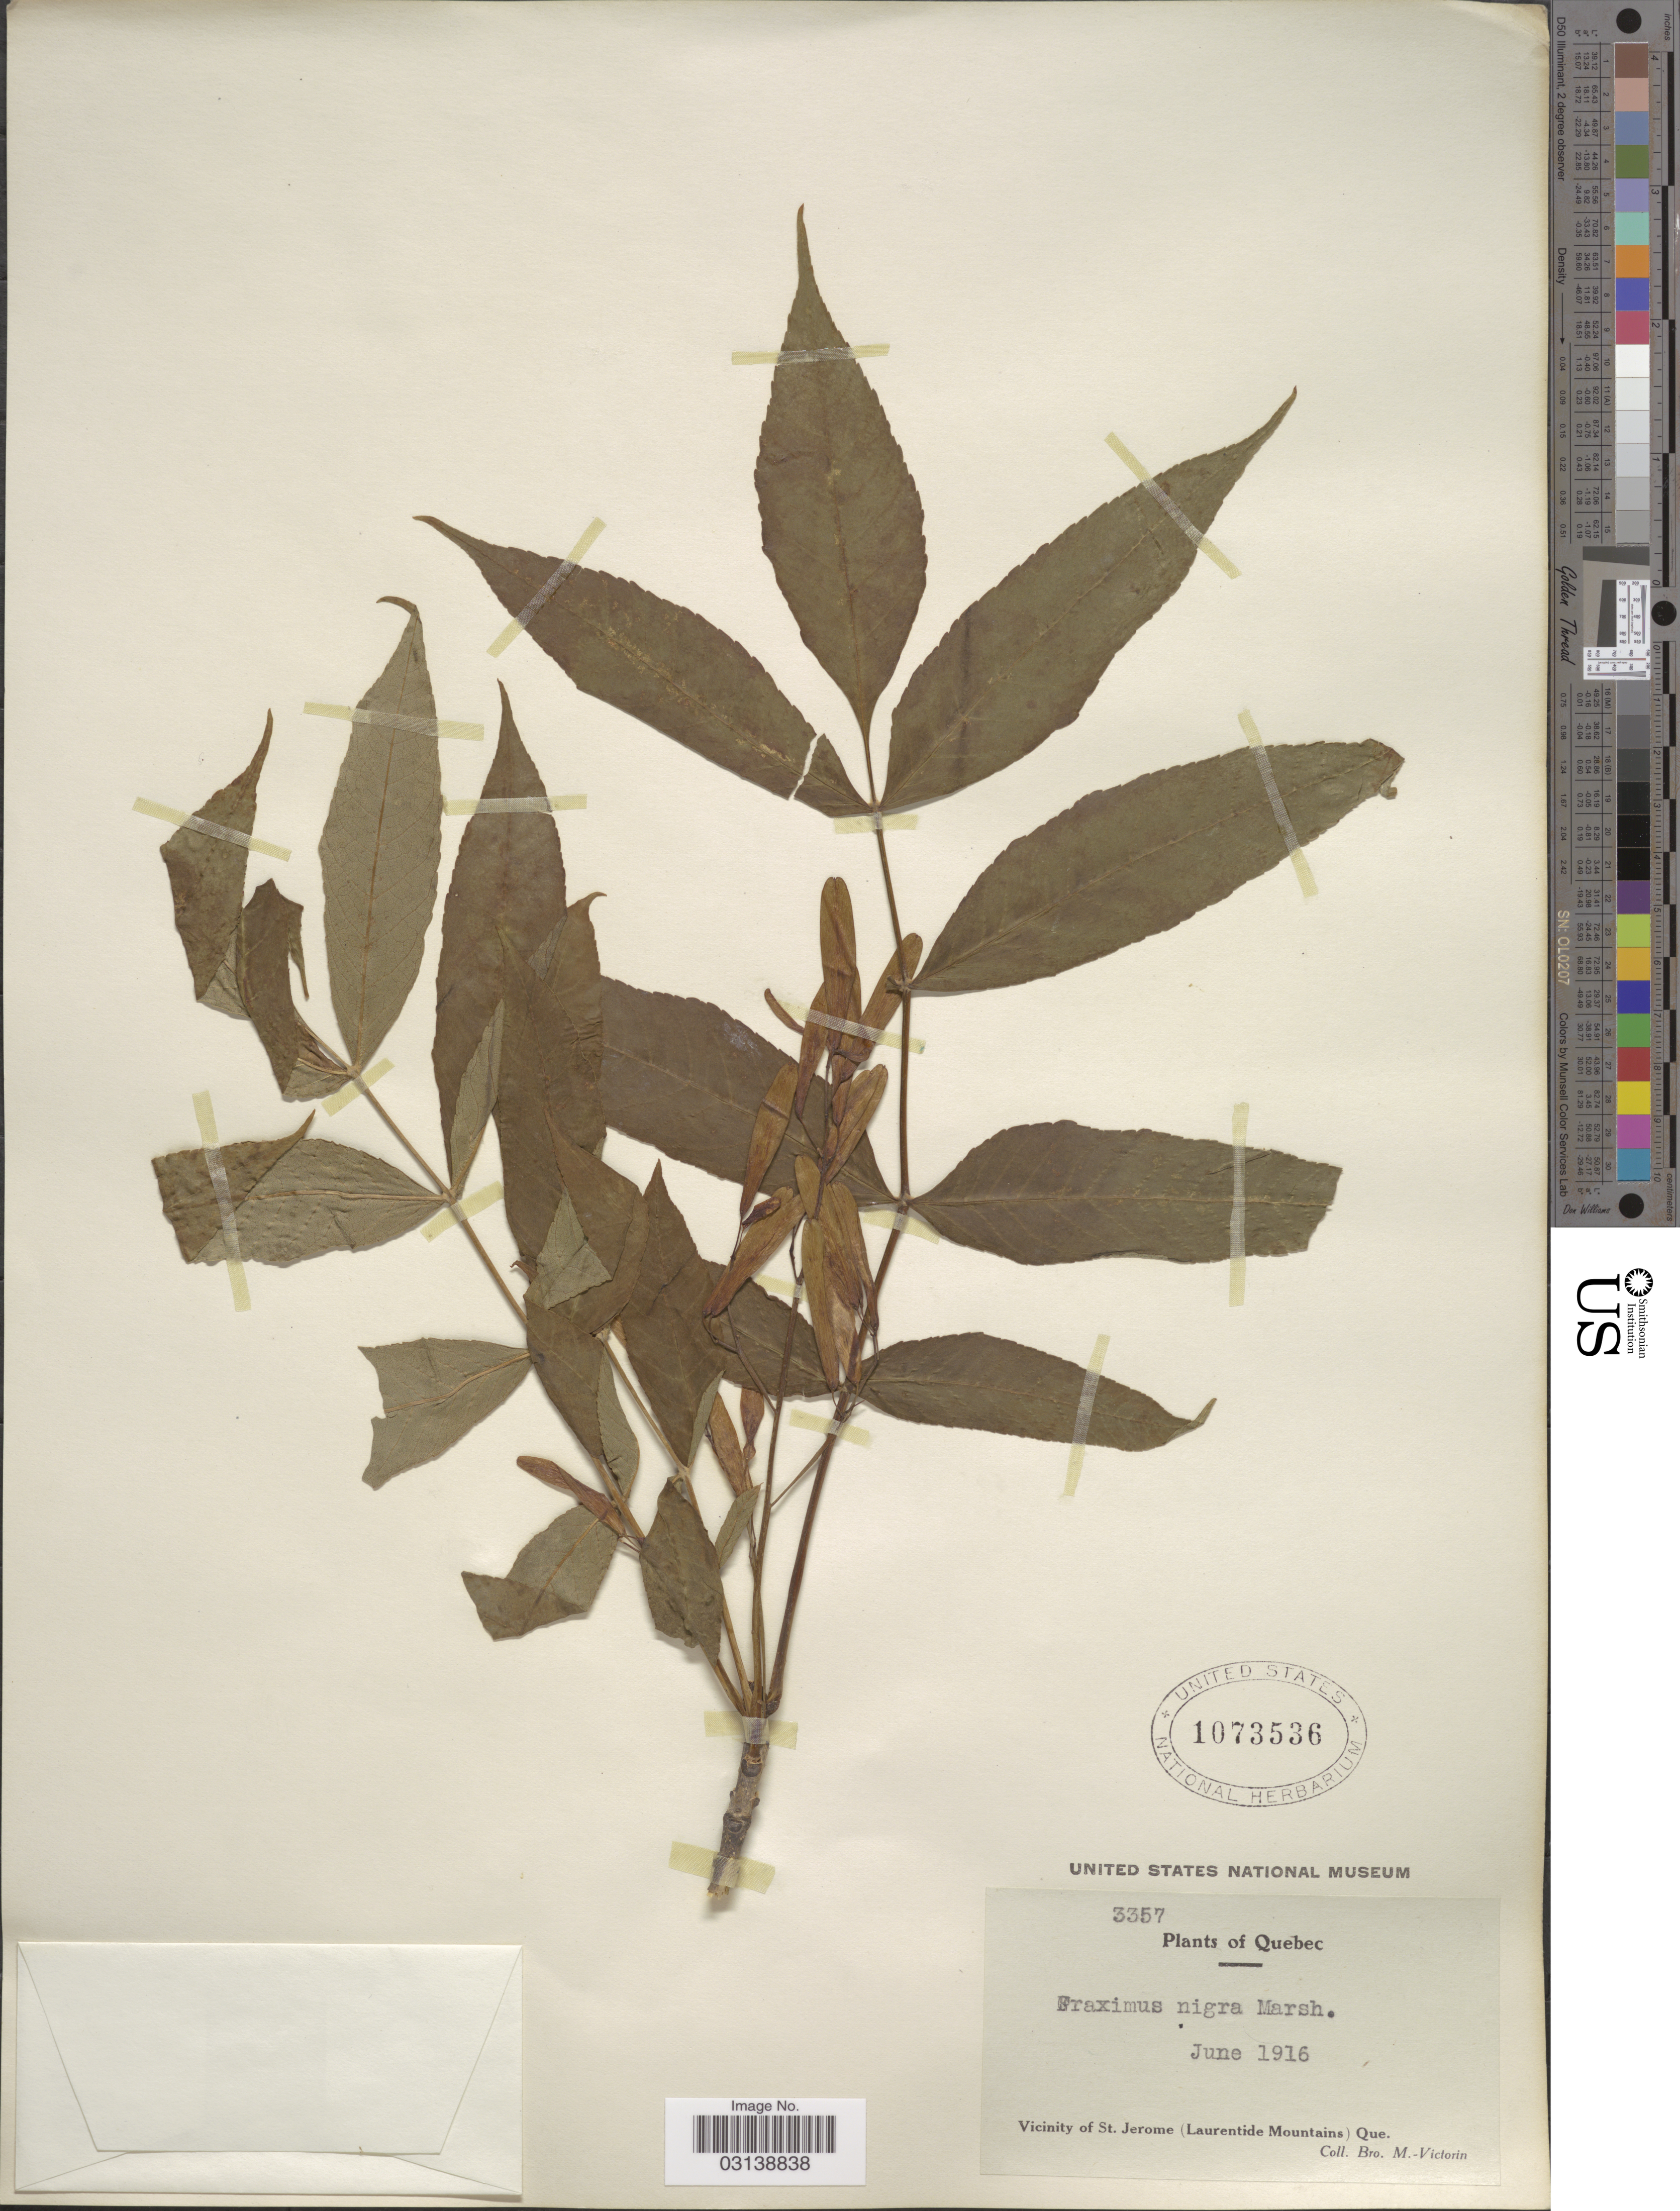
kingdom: Plantae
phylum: Tracheophyta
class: Magnoliopsida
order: Lamiales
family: Oleaceae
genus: Fraxinus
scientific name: Fraxinus nigra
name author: Marshall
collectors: Fr. Marie-Victorin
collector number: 3357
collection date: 1916-06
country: Canada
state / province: Quebec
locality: Vicinity of St. Jerome (Laurentide Mountains).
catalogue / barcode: US 1073536